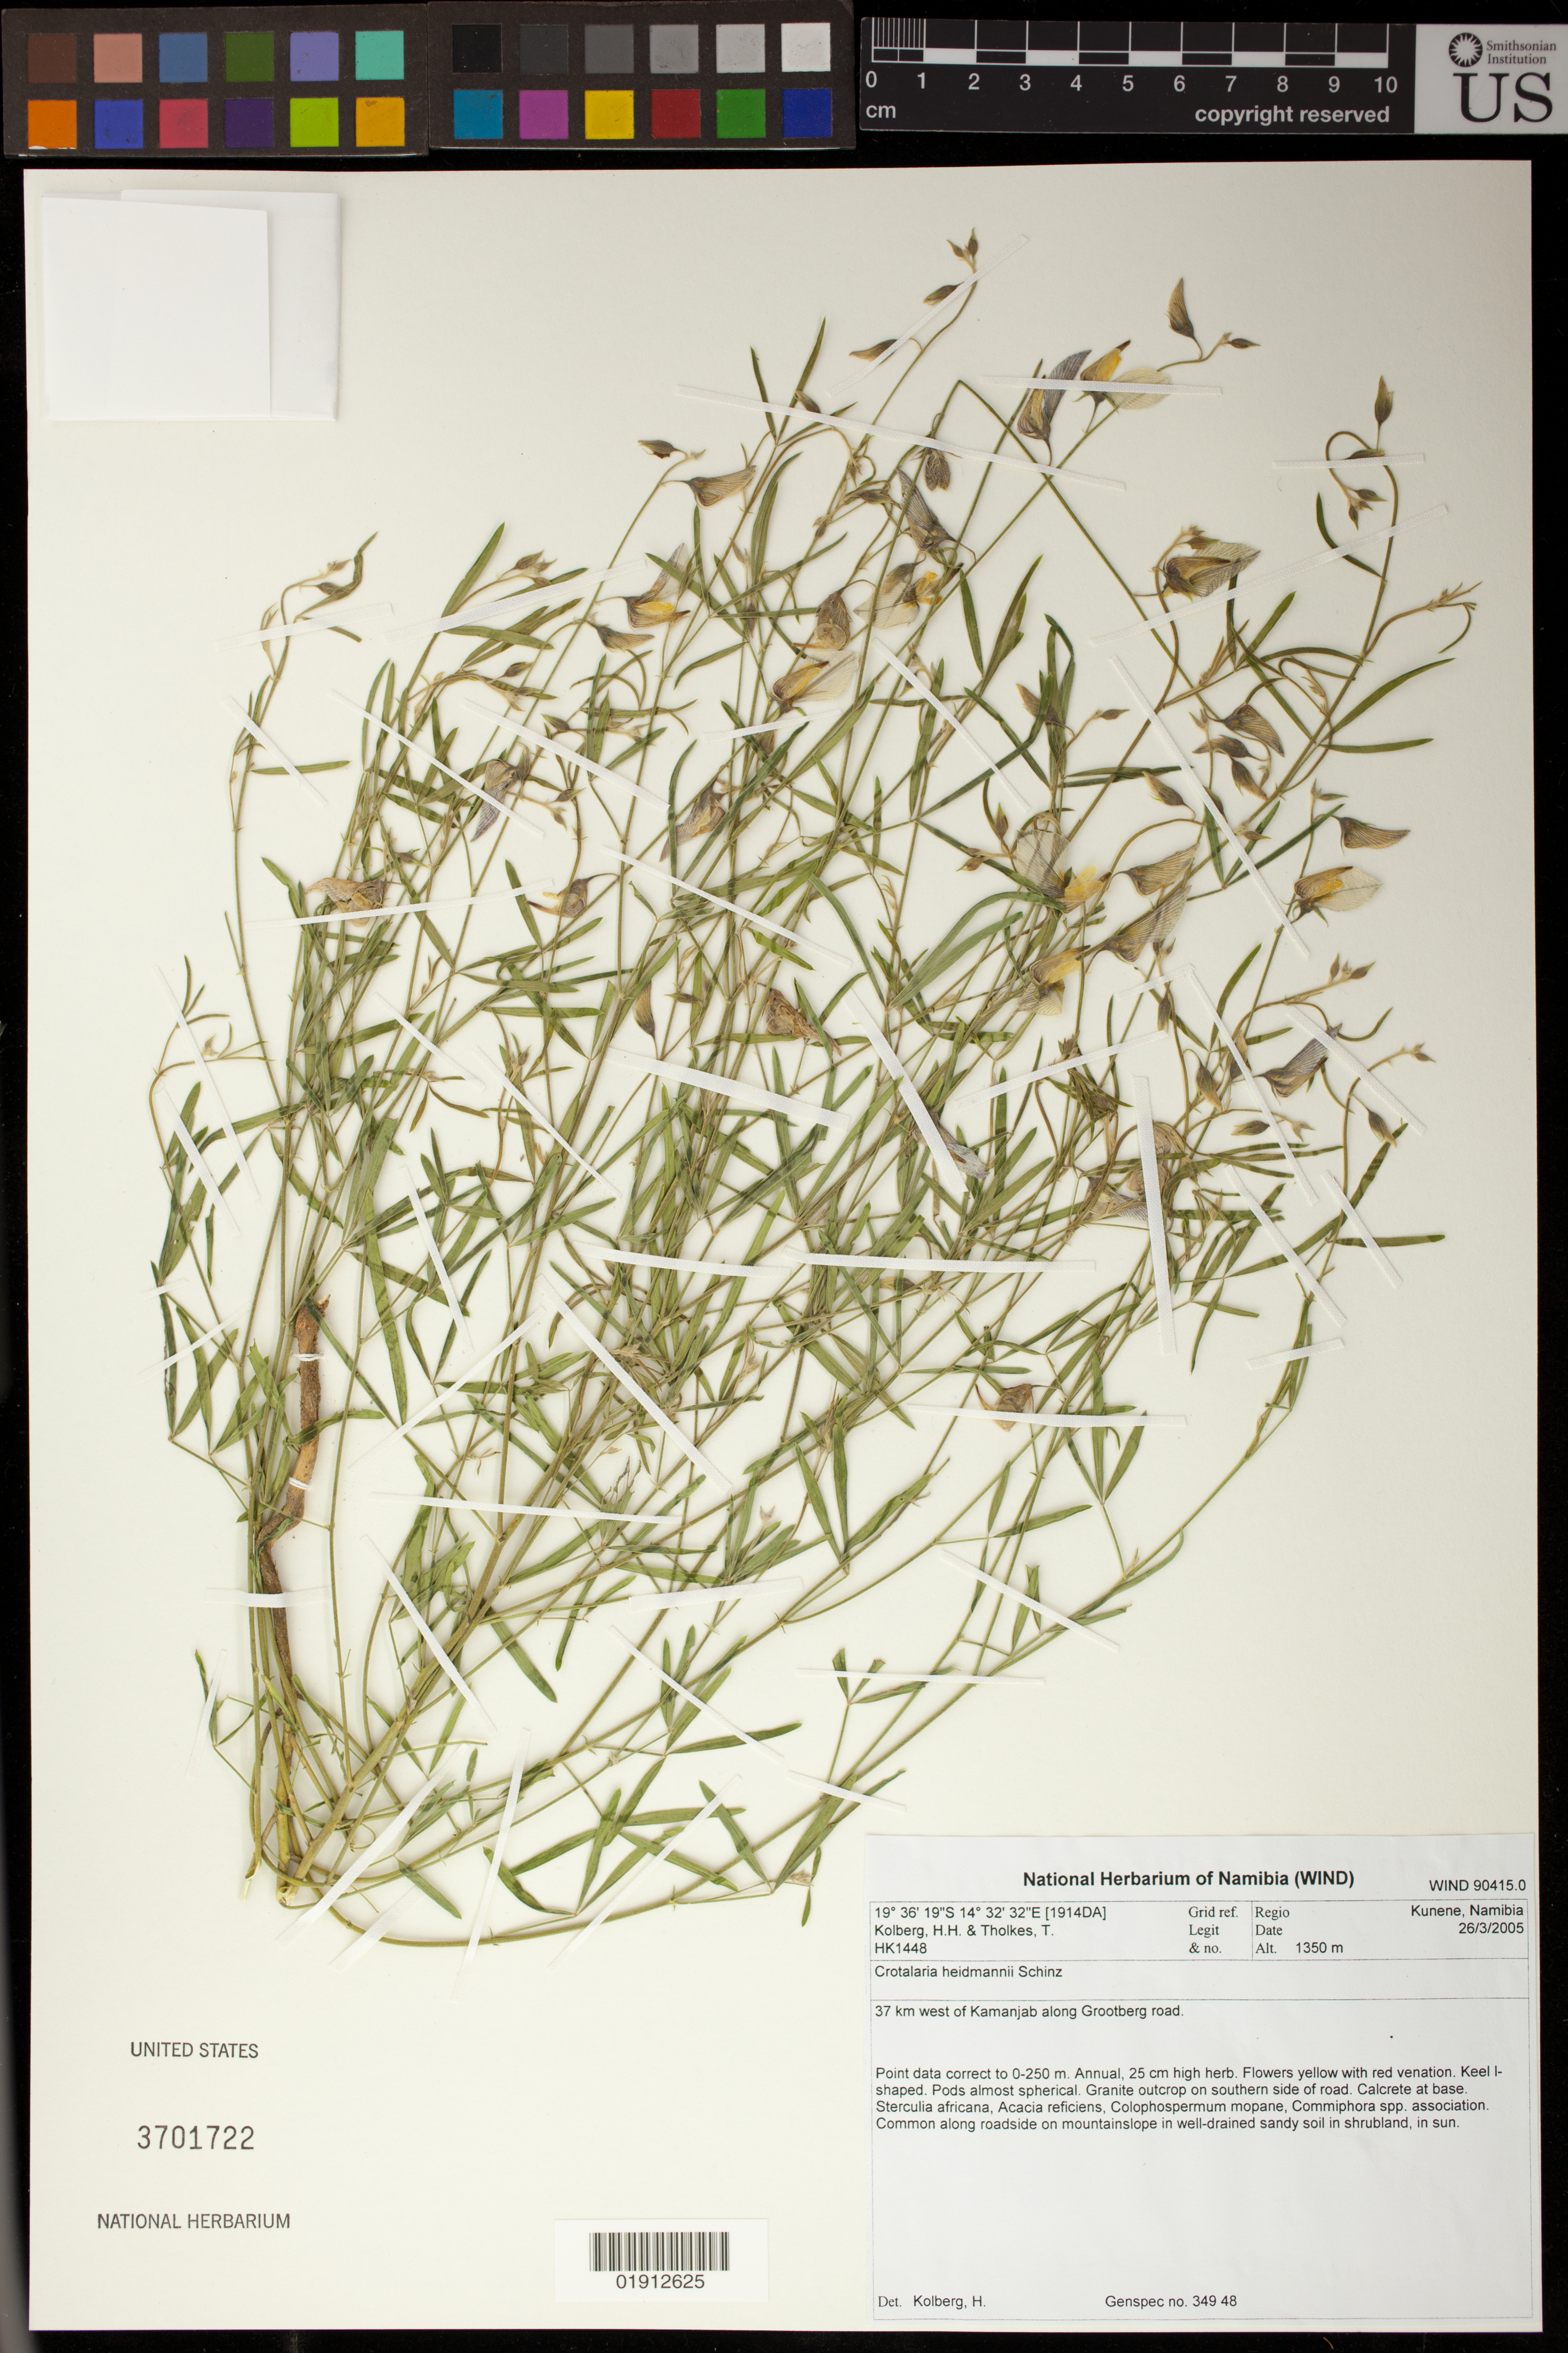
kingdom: Plantae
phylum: Tracheophyta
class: Magnoliopsida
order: Fabales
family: Fabaceae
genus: Crotalaria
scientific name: Crotalaria heidmannii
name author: Schinz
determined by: Kolberg, H. H.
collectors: H. H. Kolberg & T. Tholkes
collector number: HK1448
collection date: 2005-03-26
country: Namibia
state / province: Kunene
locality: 37 km west of Kamanjab along Grootberg road.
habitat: Granite outcrop on southern side of road. Calcrete at base.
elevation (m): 1350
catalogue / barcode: US 3701722